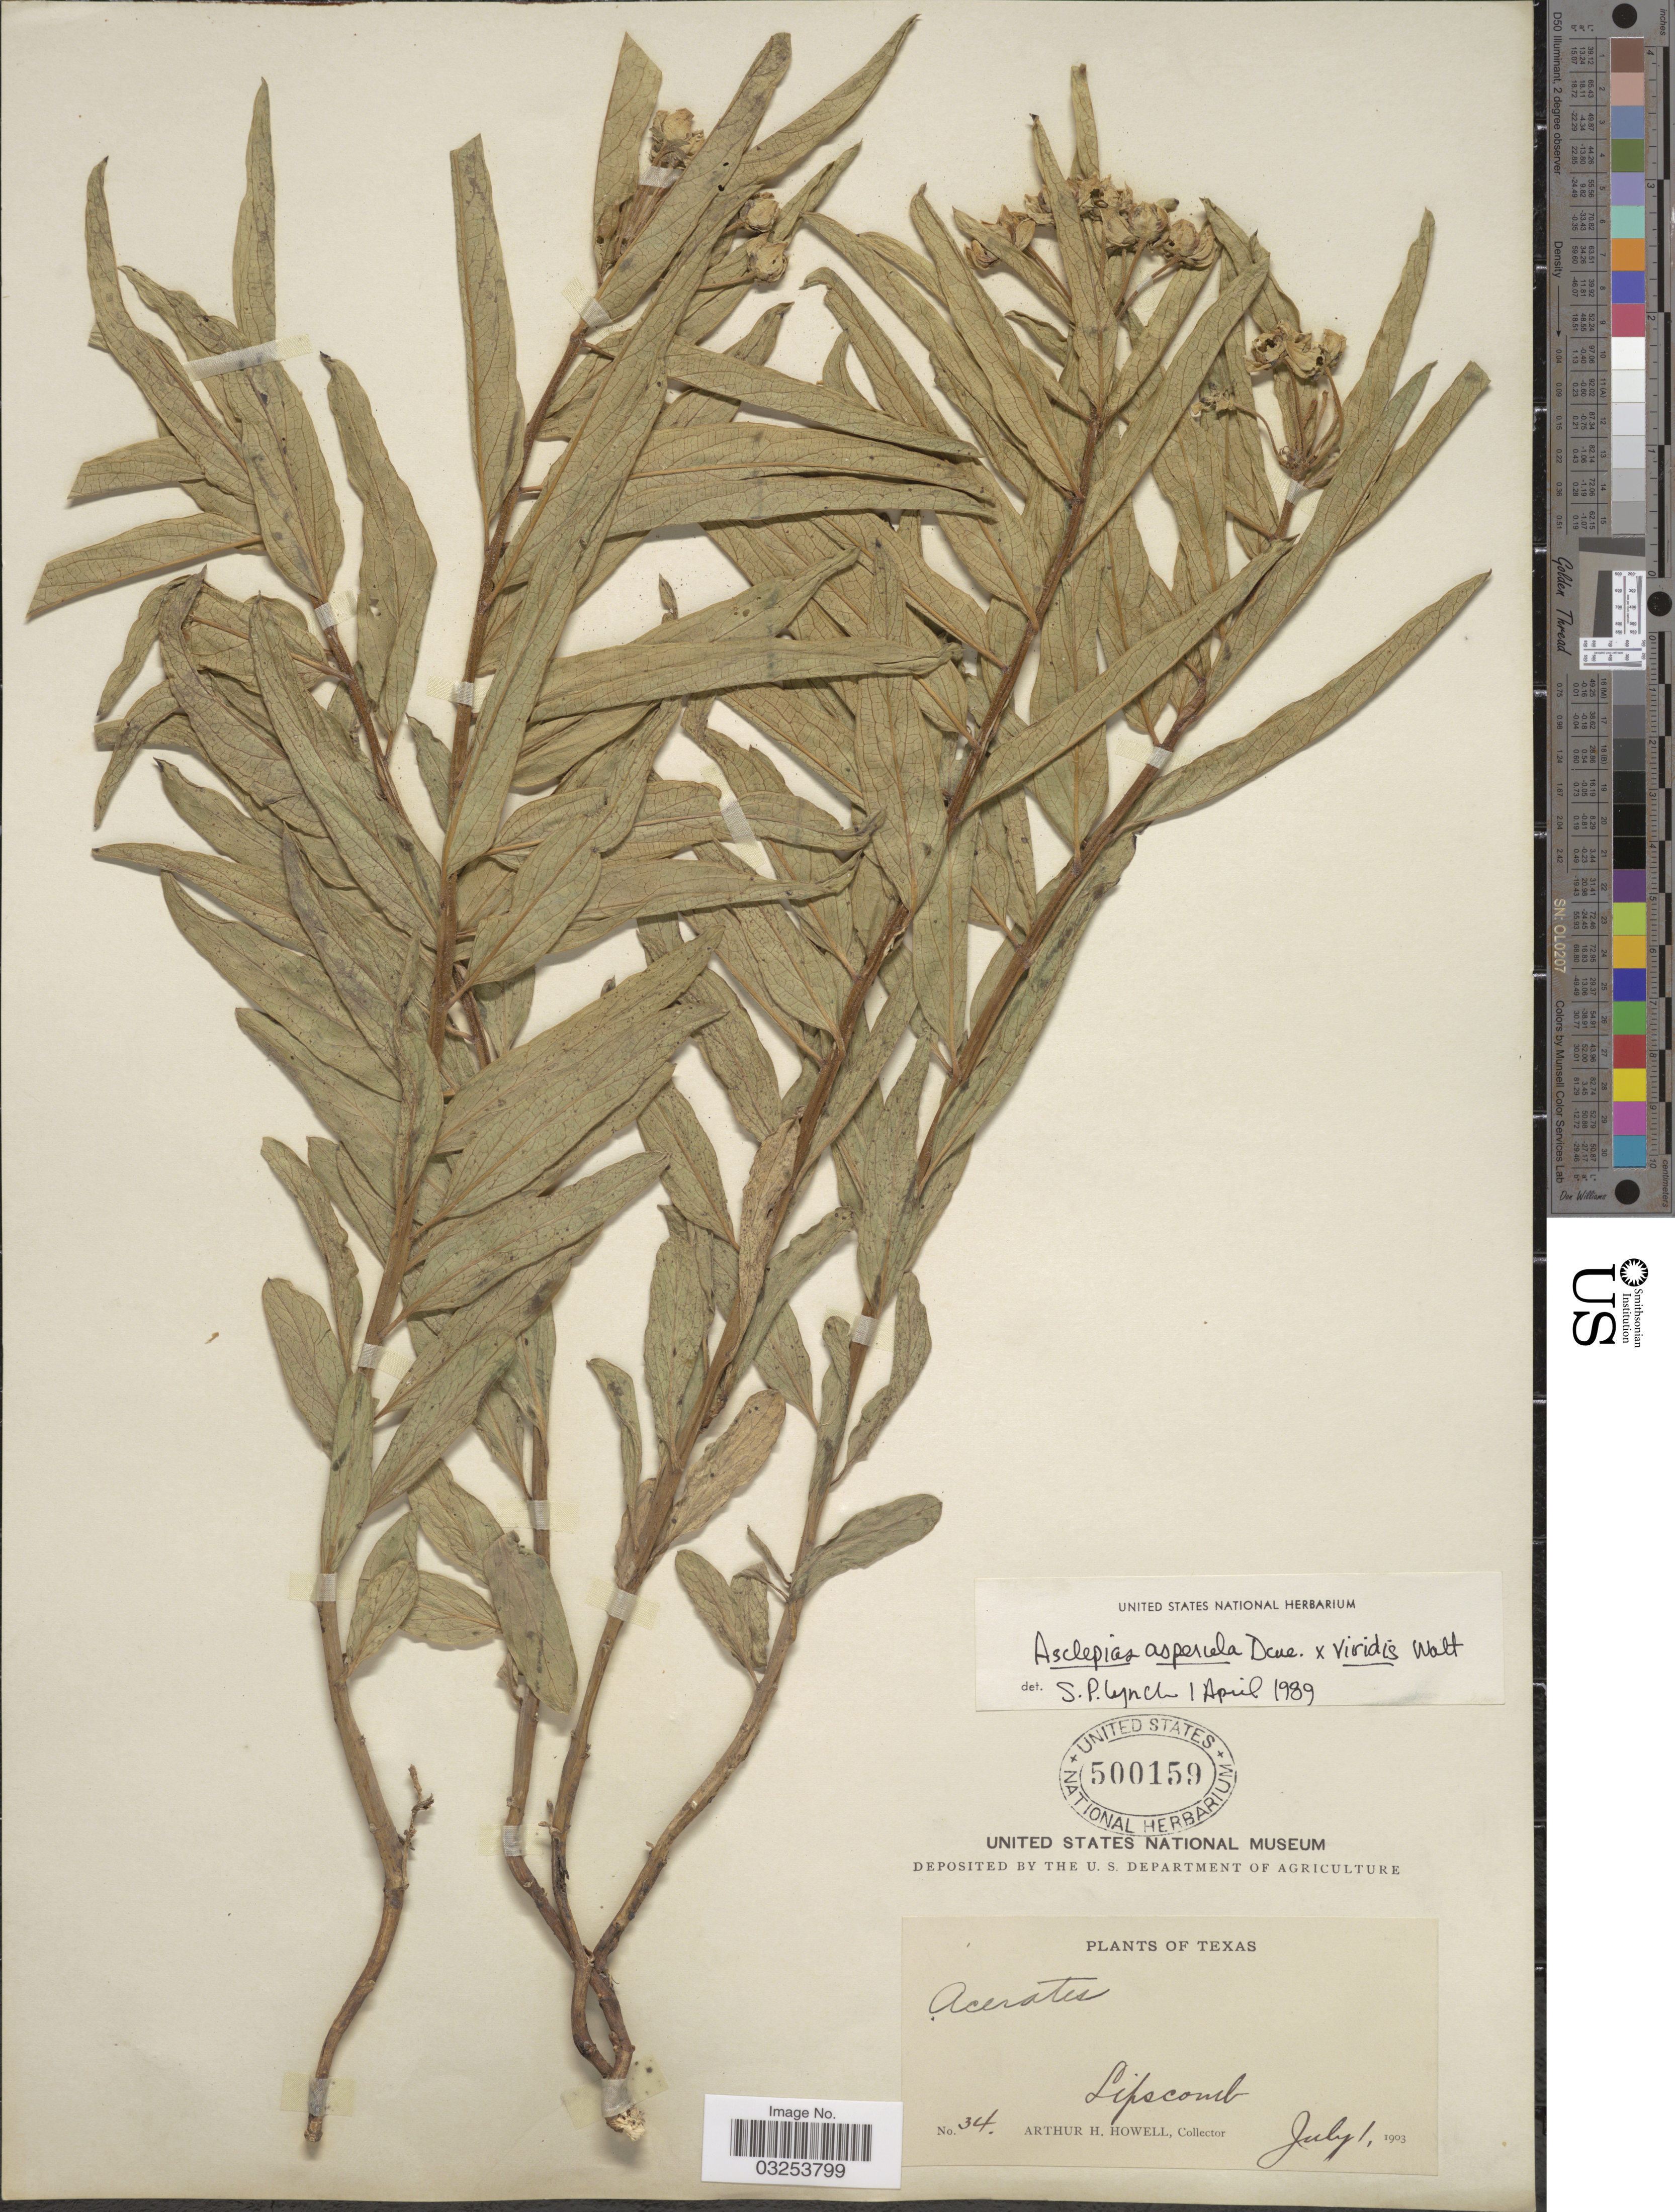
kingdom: Plantae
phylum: Tracheophyta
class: Magnoliopsida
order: Gentianales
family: Apocynaceae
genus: Asclepias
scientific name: Asclepias asperula subsp. asperula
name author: (Decne.) Woodson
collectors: A. H. Howell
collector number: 34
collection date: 1903-07-01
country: United States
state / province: Texas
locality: Lipscomb.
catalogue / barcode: US 500159